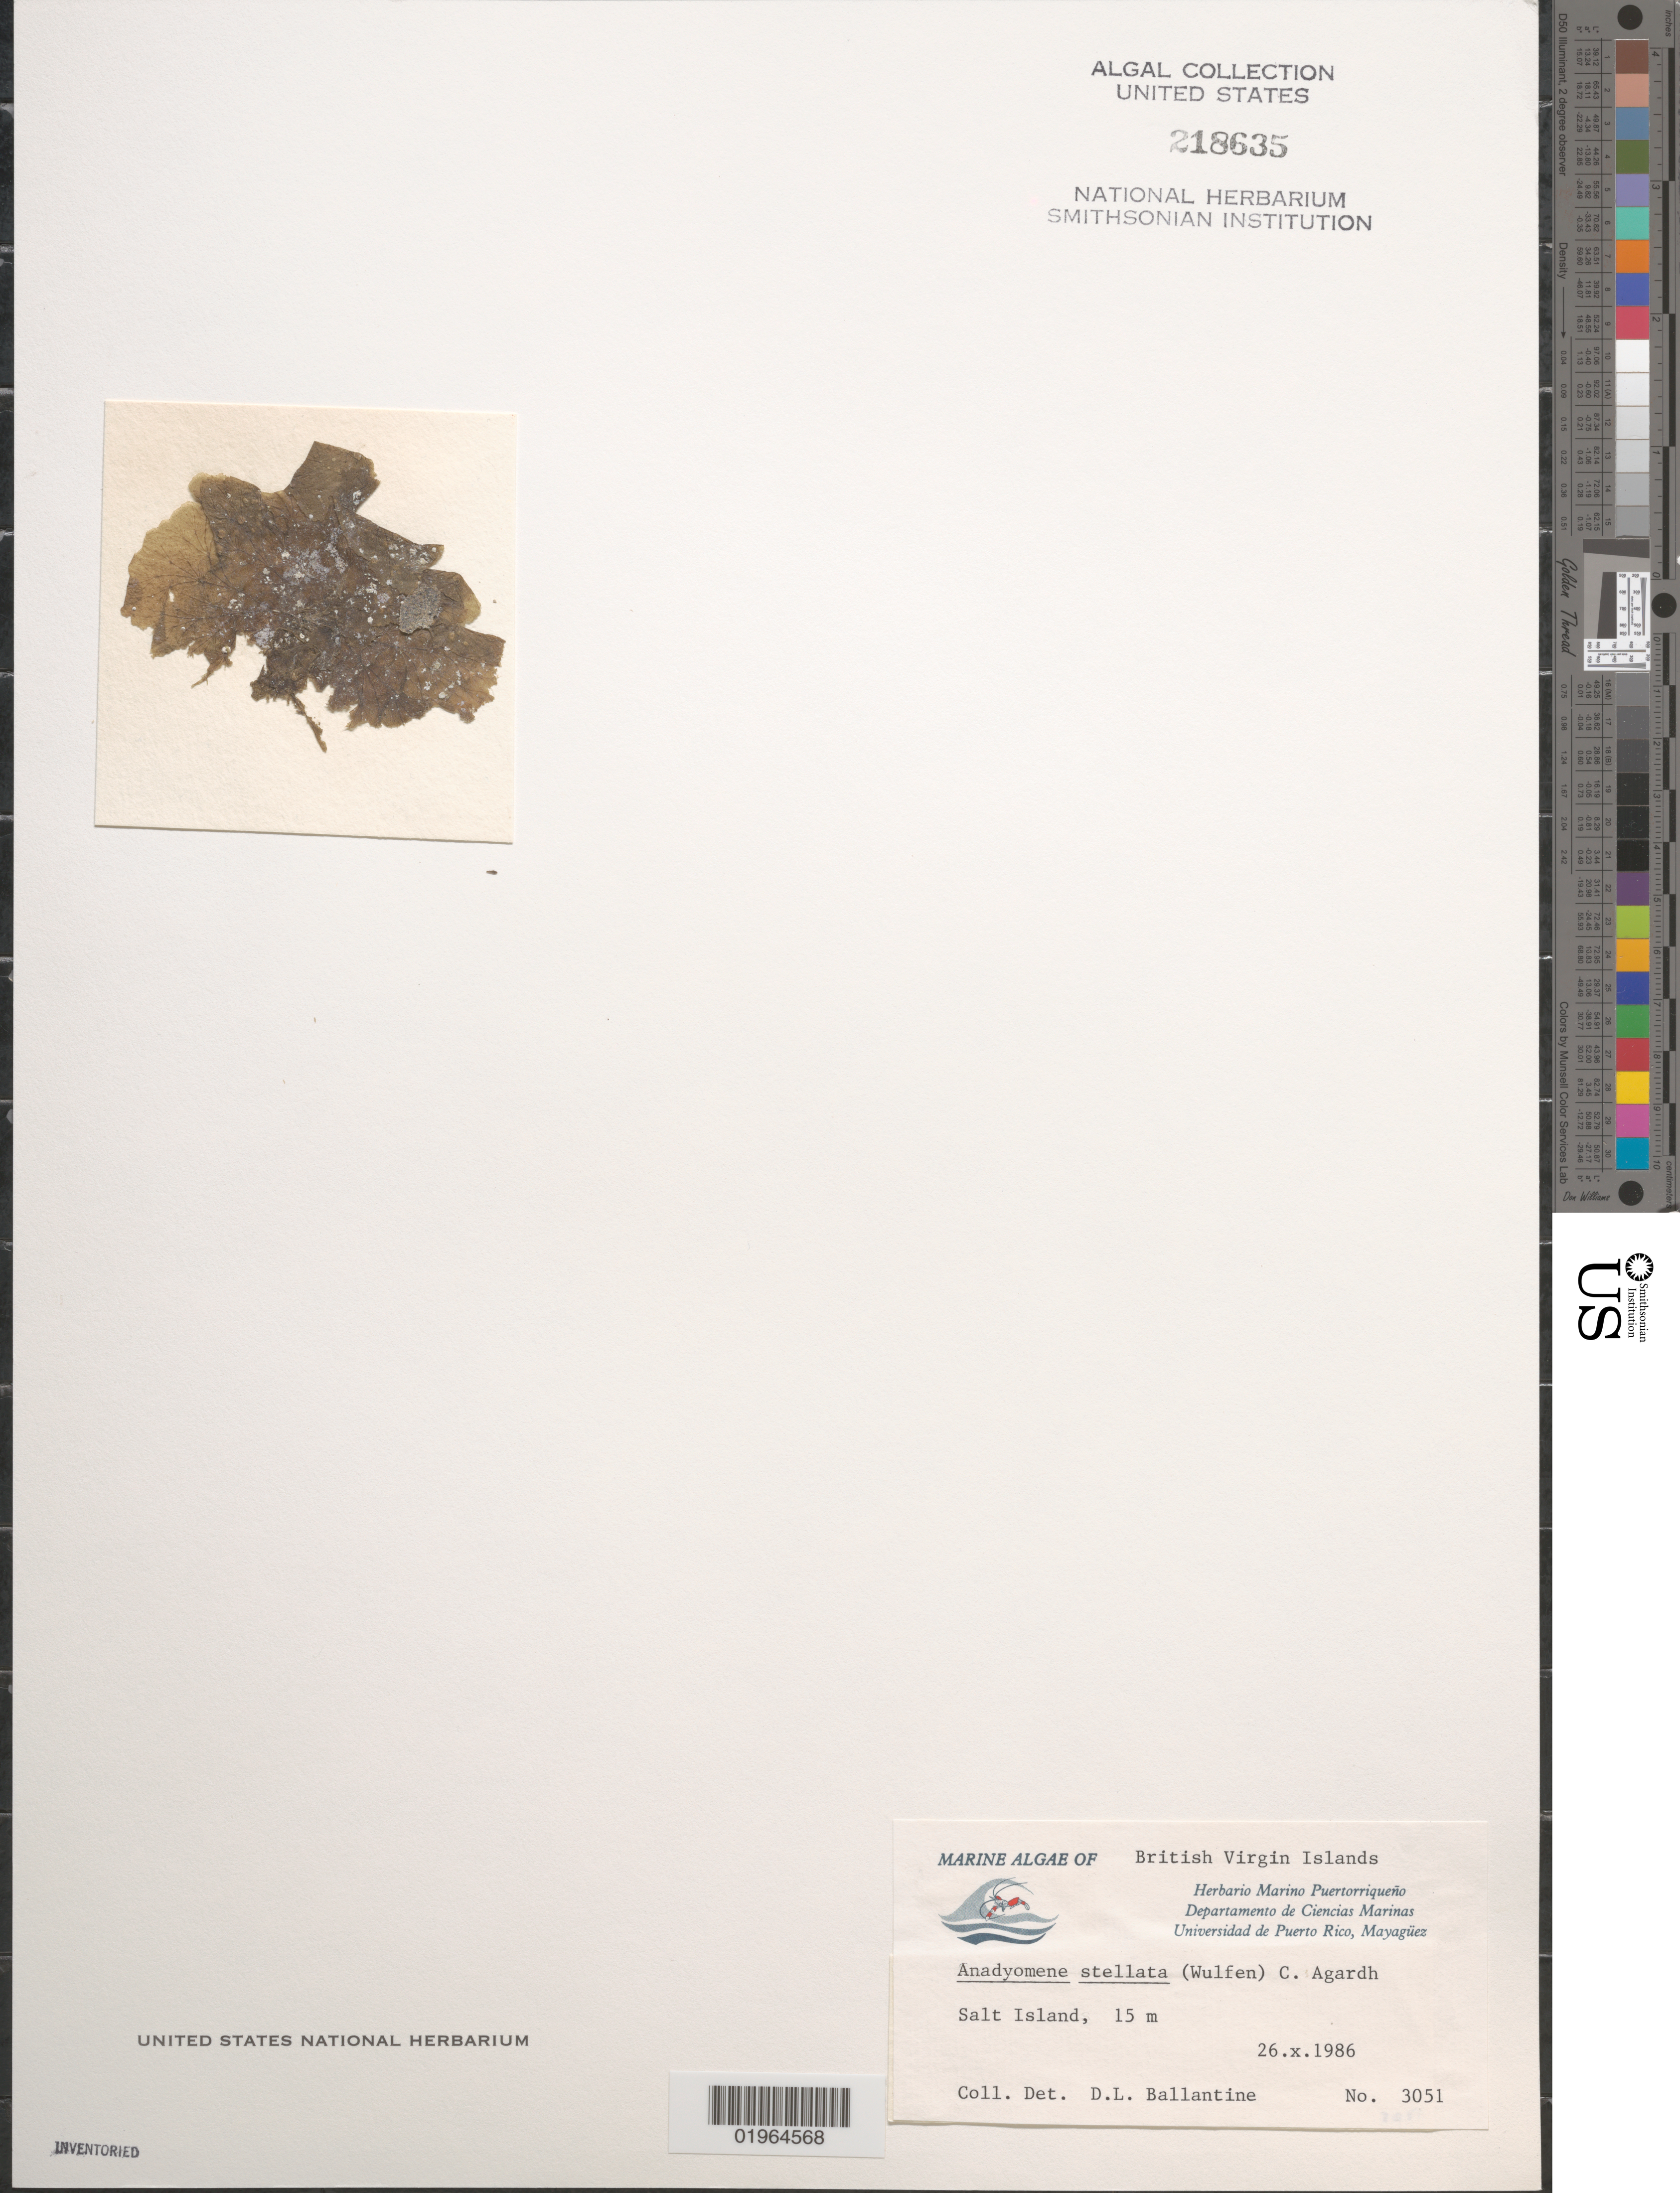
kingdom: Plantae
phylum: Chlorophyta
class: Ulvophyceae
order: Cladophorales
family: Anadyomenaceae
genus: Anadyomene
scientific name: Anadyomene stellata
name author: (Wulfen) C. Agardh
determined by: Ballantine, D. L.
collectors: D.L. Ballantine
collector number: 3051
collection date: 1986-12-26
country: British Virgin Islands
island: Salt Island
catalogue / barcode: US 218635